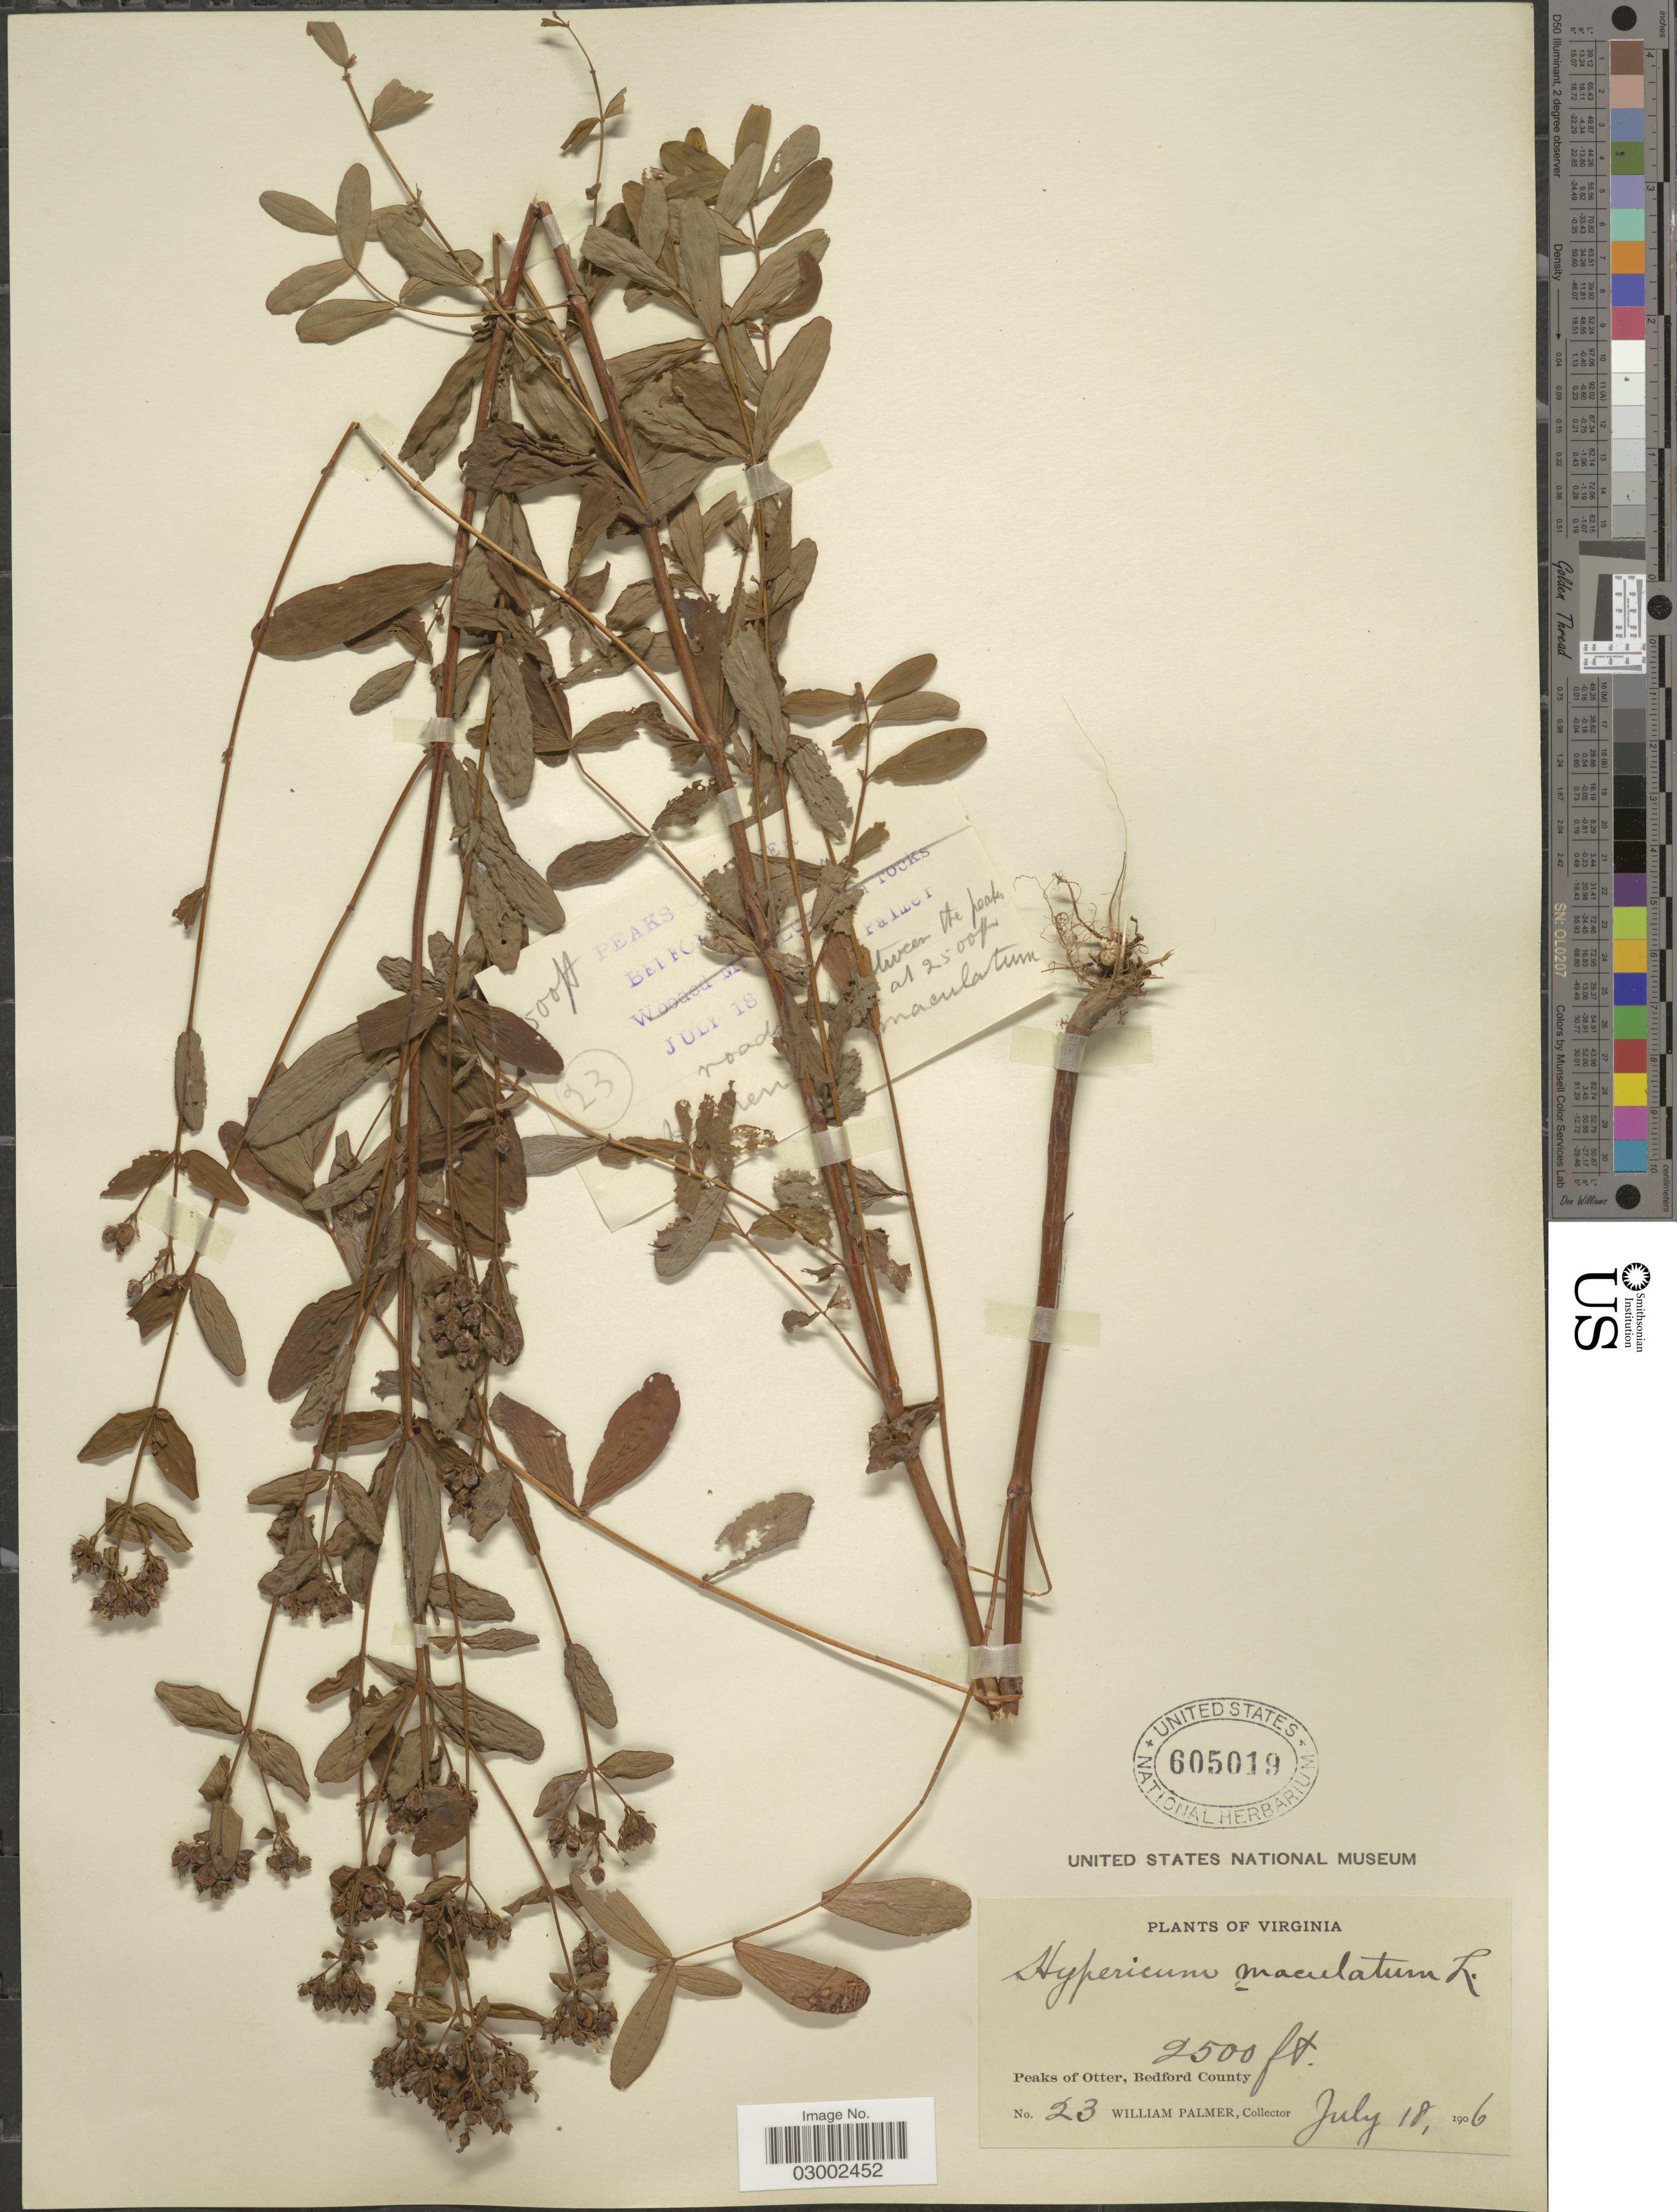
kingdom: Plantae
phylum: Tracheophyta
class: Magnoliopsida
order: Malpighiales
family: Hypericaceae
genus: Hypericum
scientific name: Hypericum punctatum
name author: Lam.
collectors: W. Palmer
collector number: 23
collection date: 1906-07-18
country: United States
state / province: Virginia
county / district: Bedford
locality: Peaks of Otter, Bedford County.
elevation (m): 762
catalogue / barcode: US 605019